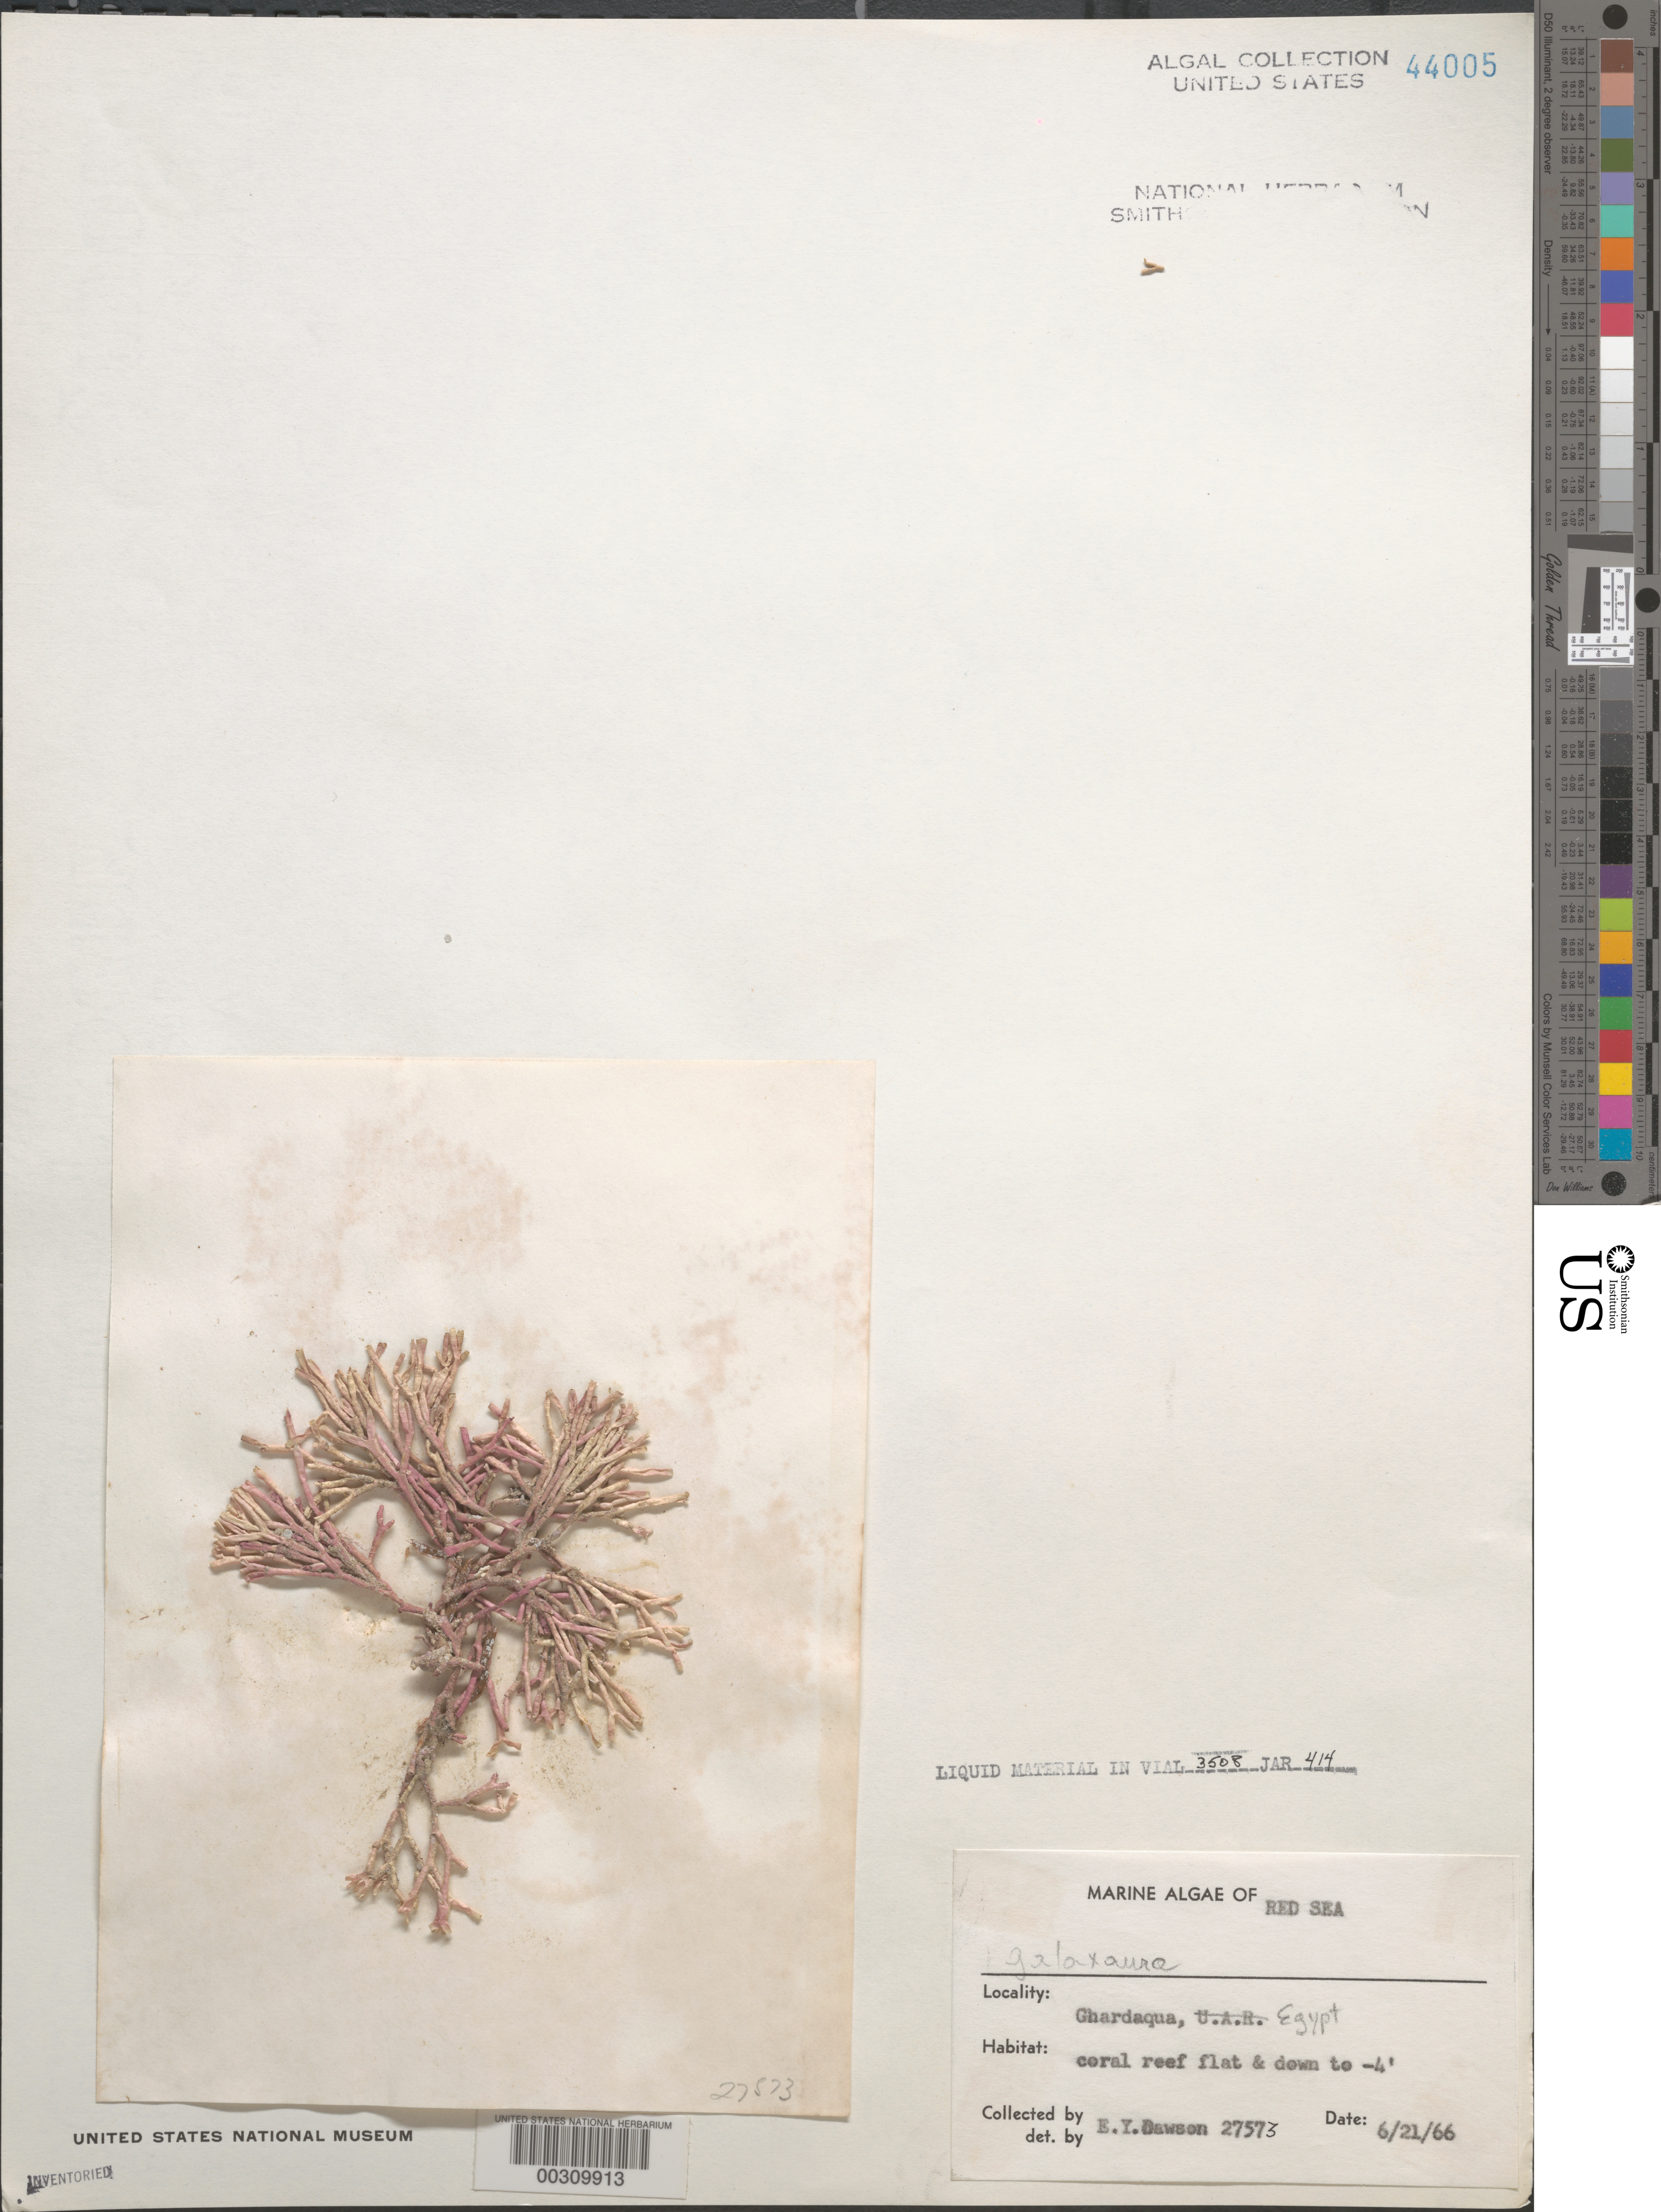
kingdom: Plantae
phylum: Rhodophyta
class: Florideophyceae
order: Nemaliales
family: Galaxauraceae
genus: Galaxaura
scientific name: Galaxaura sp.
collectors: E. Y. Dawson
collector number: EYD 27573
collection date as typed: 21 Jun 1966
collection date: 1966-06-21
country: Egypt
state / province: Al Bahr al Ahmar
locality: Ghardaqua, Red Sea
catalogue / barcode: US 44005